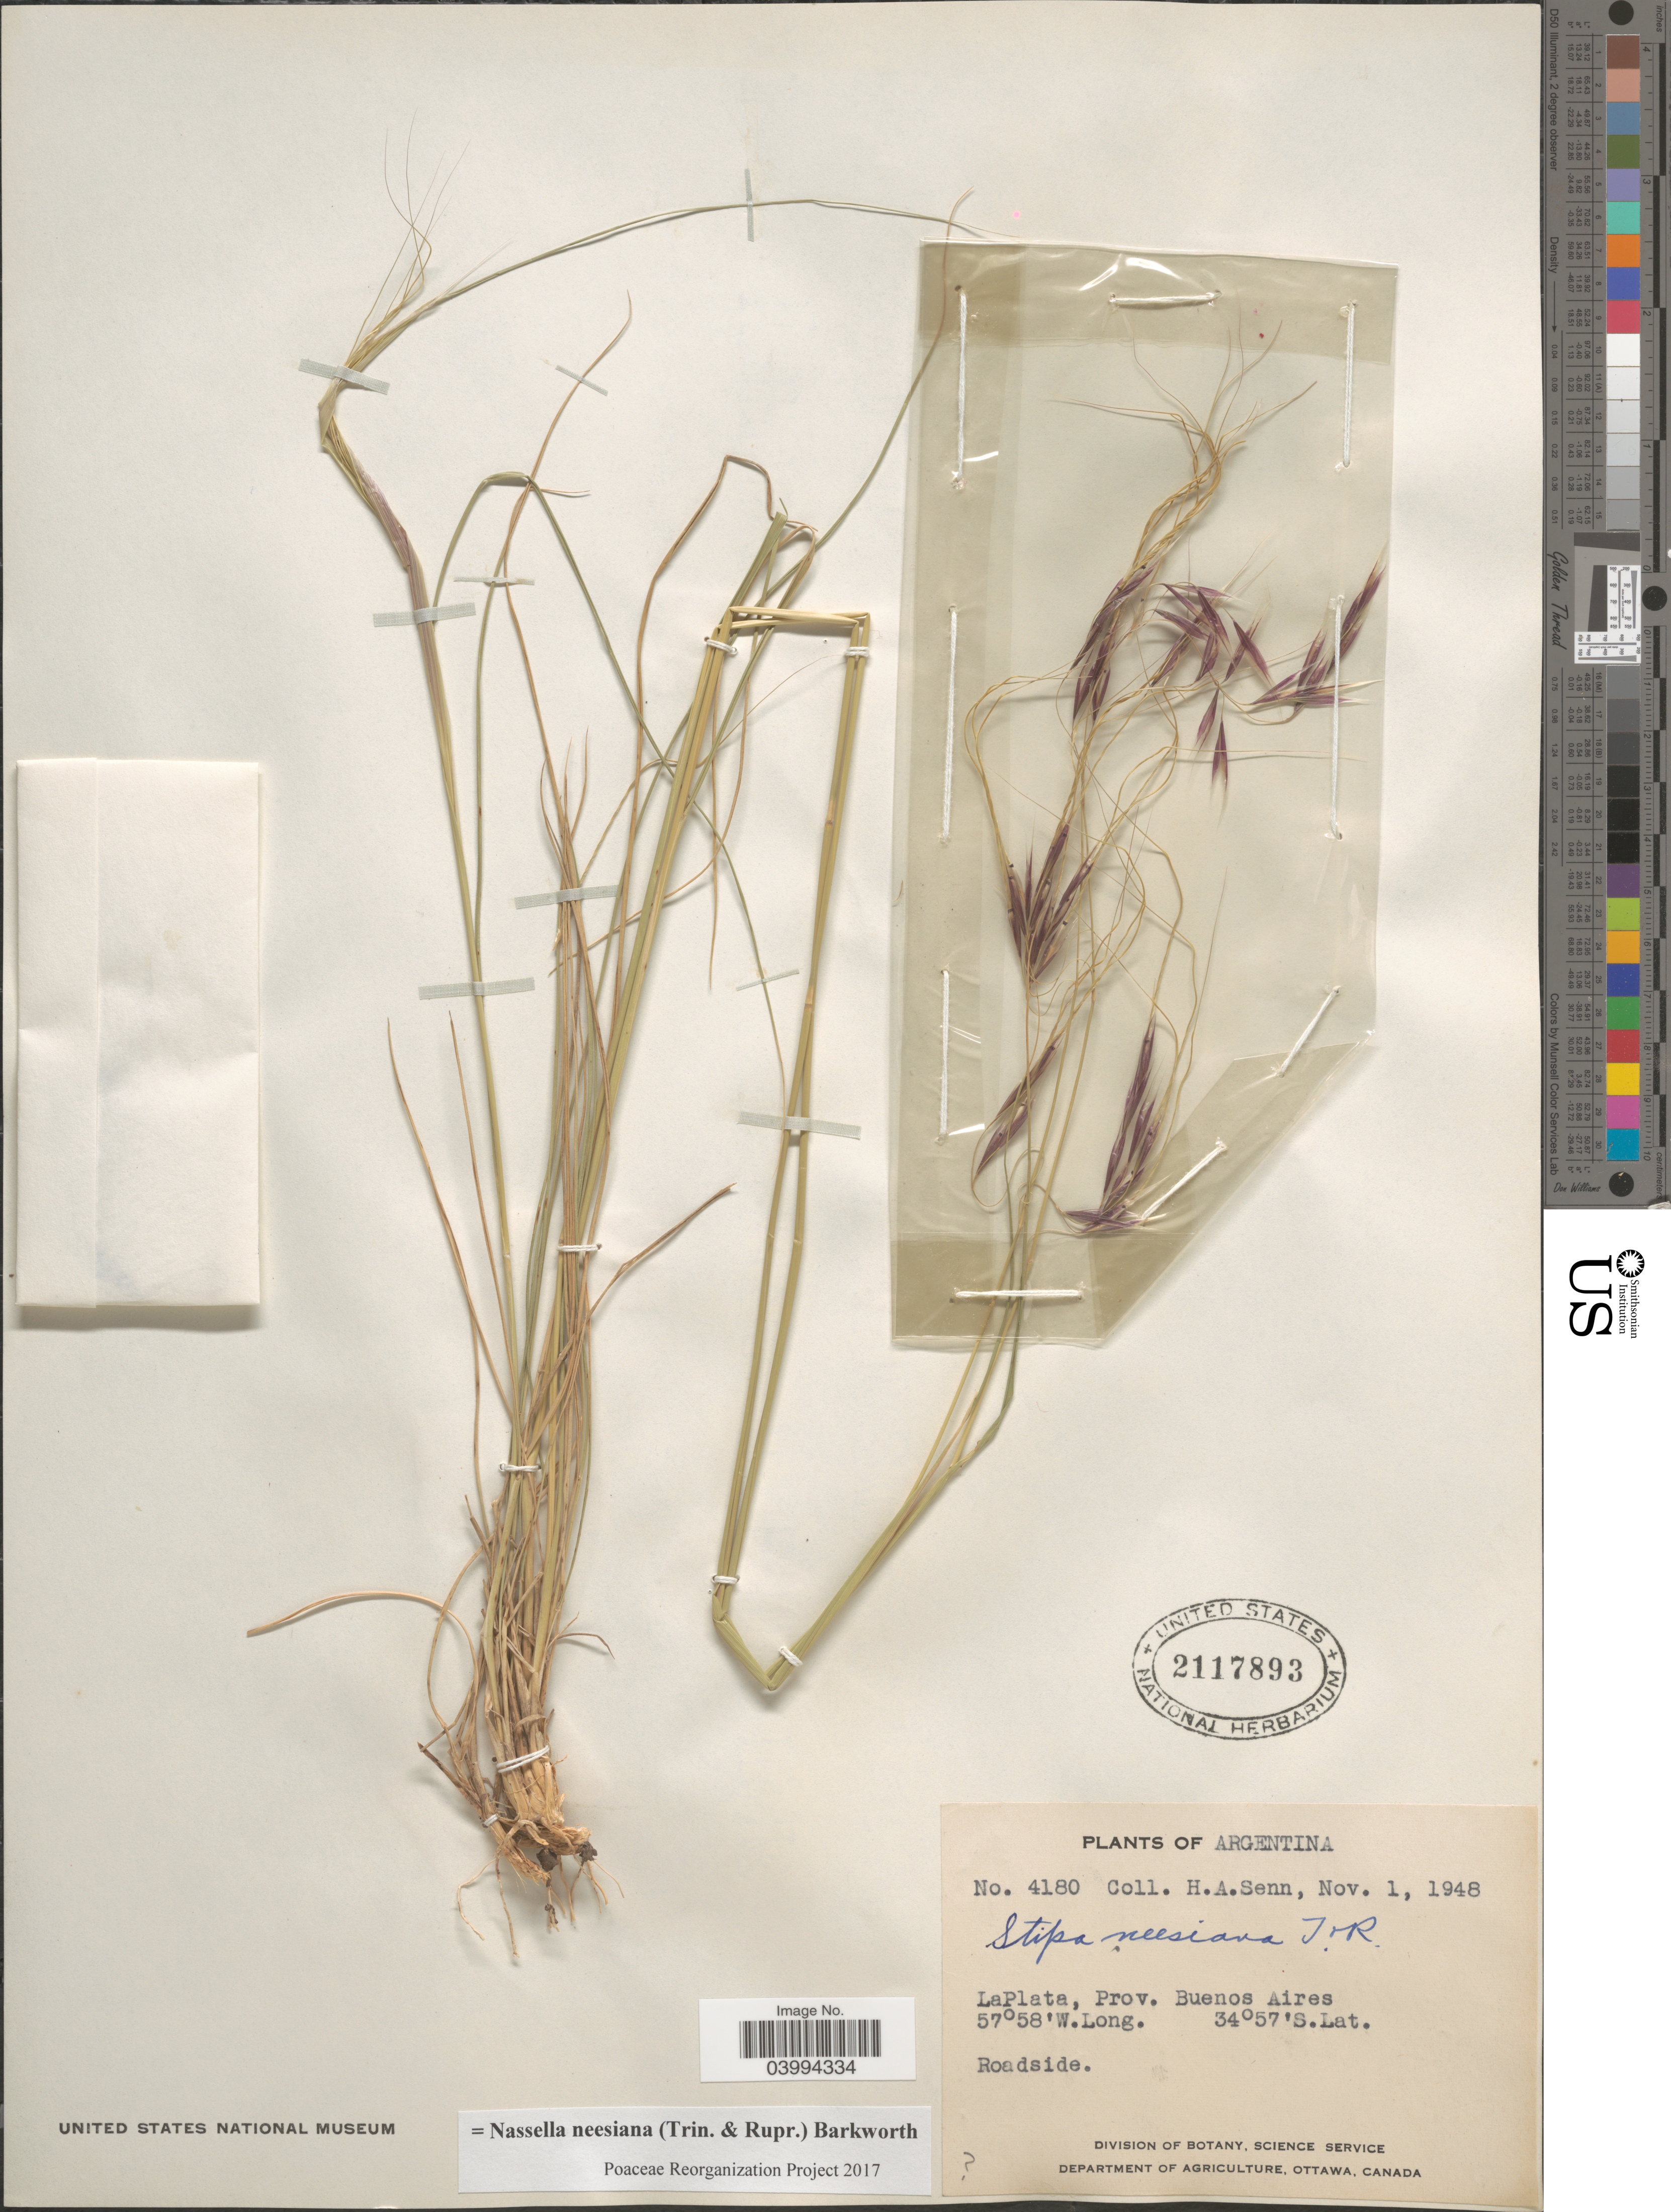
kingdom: Plantae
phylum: Tracheophyta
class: Liliopsida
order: Poales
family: Poaceae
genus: Nassella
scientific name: Nassella neesiana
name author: (Trin. & Rupr.) Barkworth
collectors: H. Senn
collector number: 4180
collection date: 1948-11-01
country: Argentina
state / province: Buenos Aires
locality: LaPlata.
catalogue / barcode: US 2117893